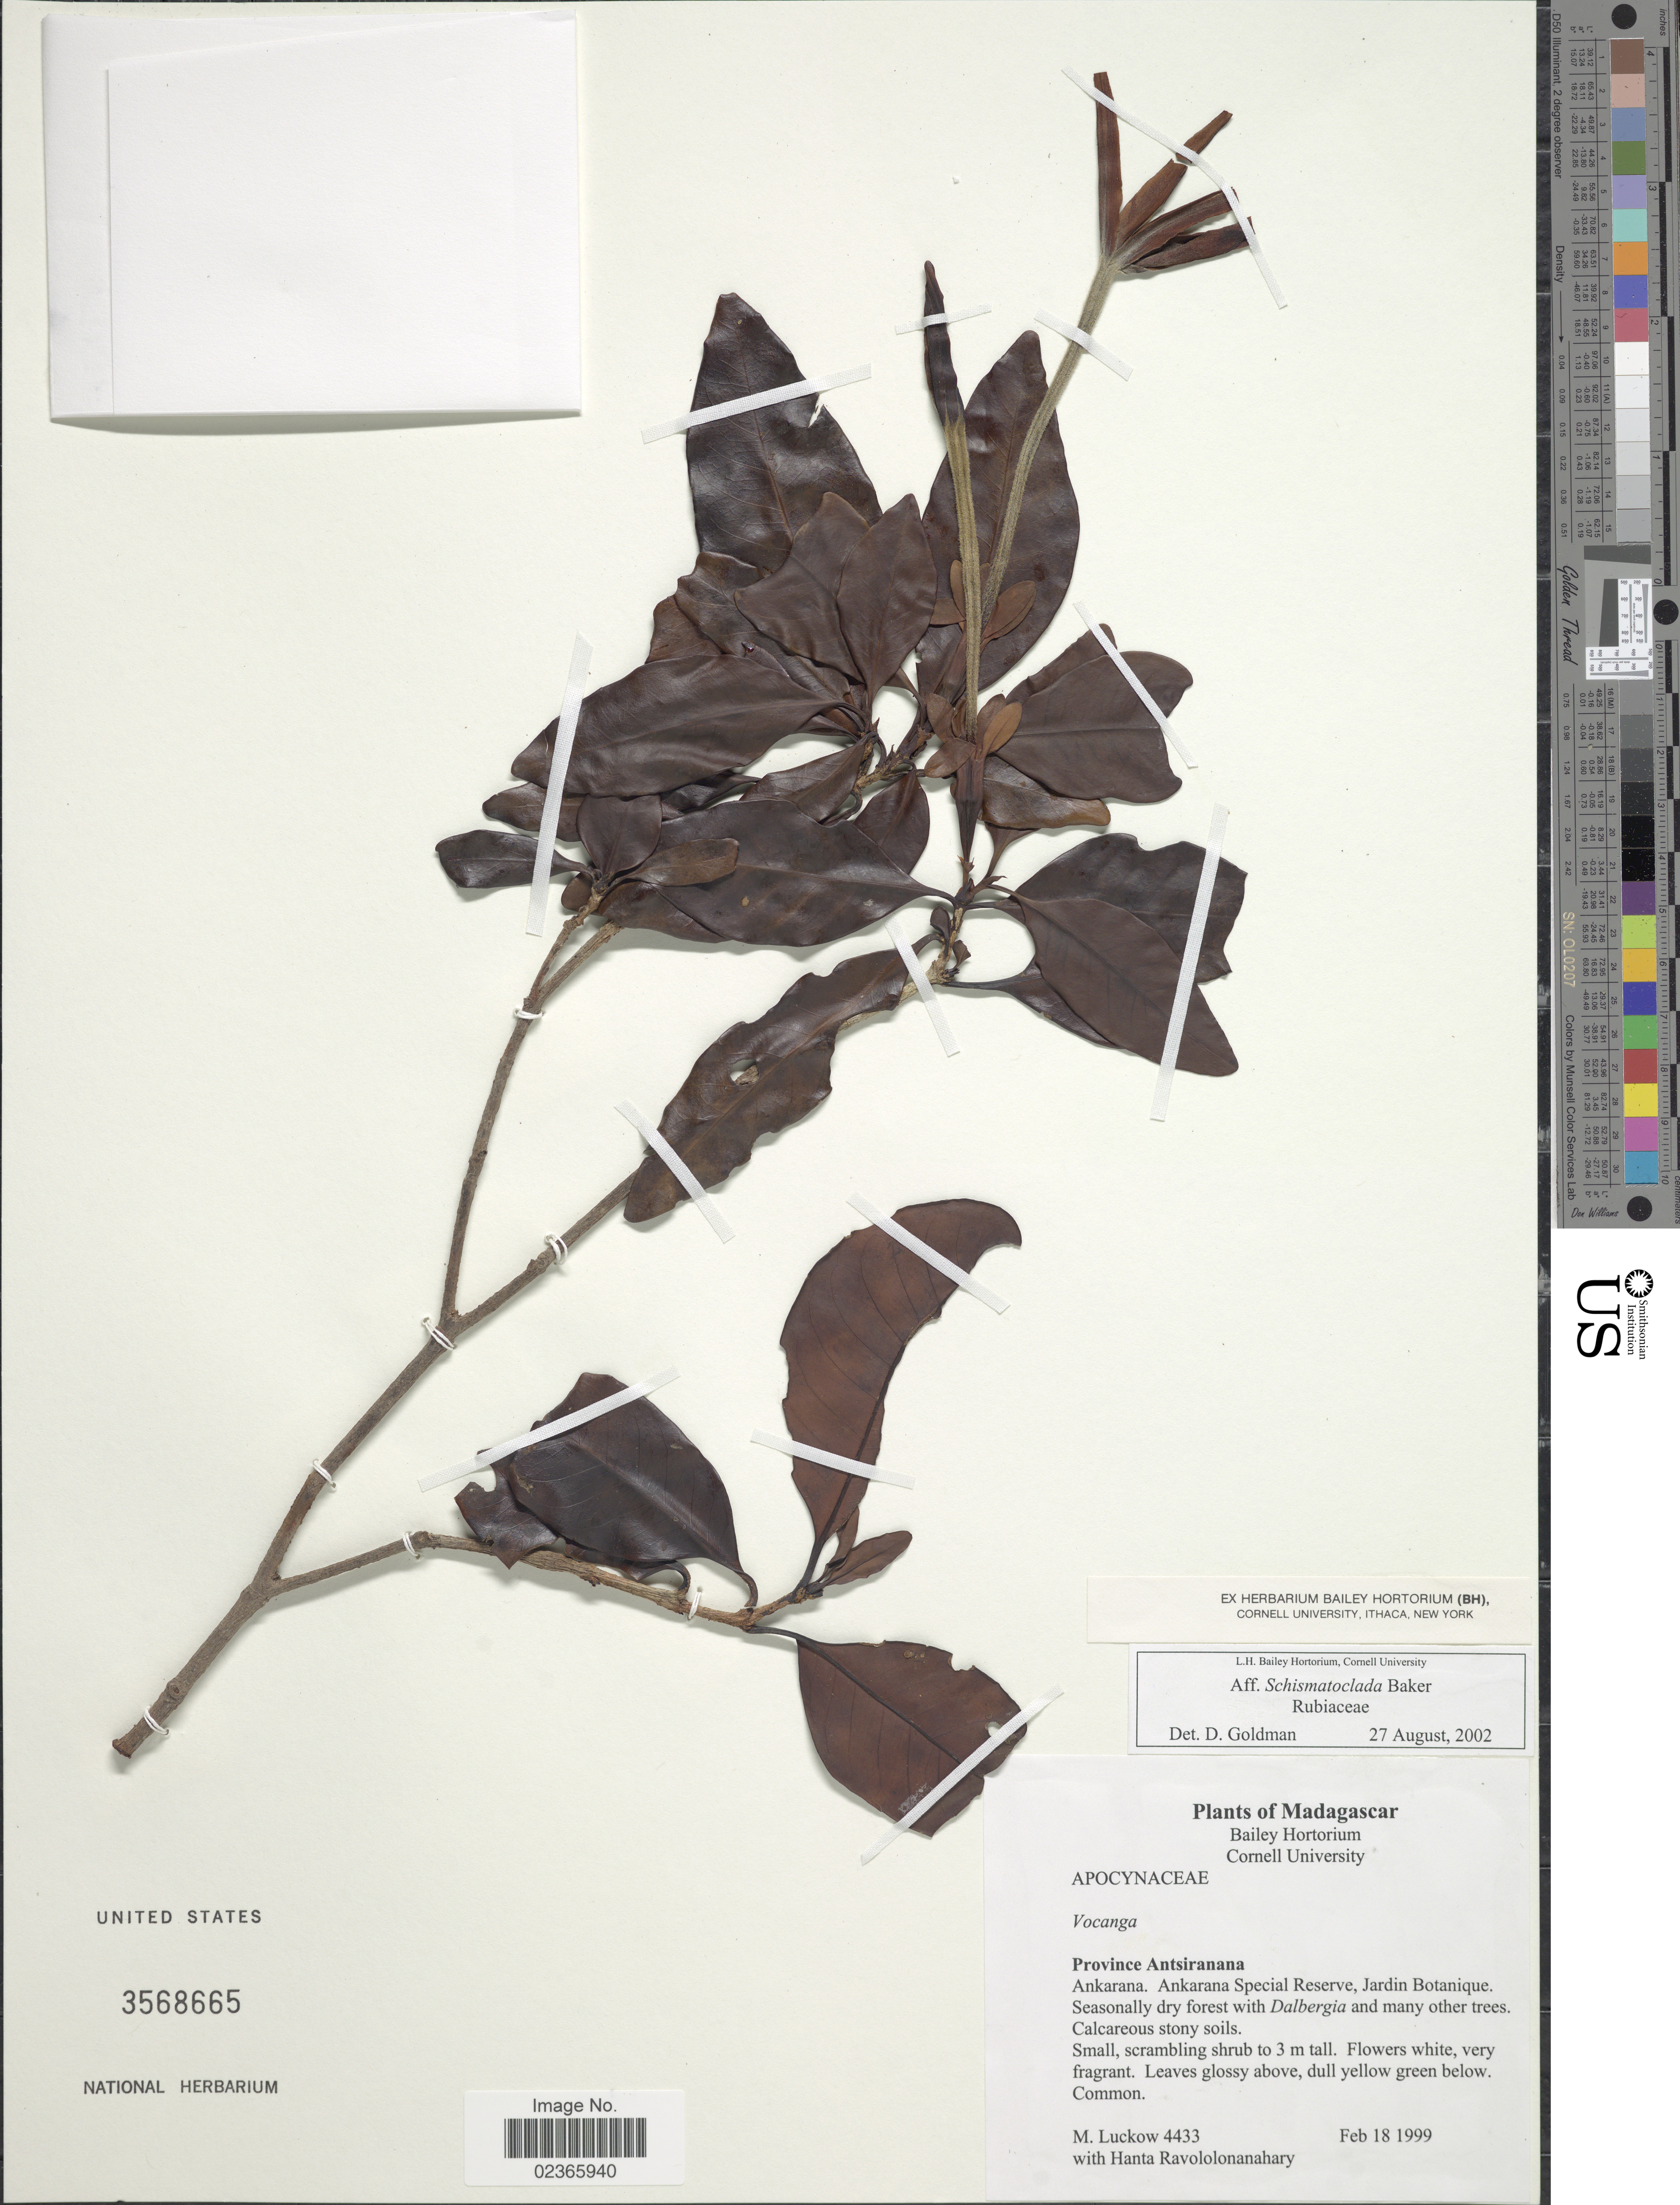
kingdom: Plantae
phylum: Tracheophyta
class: Magnoliopsida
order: Gentianales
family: Rubiaceae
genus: Schismatoclada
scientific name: Schismatoclada sp.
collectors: M. A. Luckow & H. Ravololonanahary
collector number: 4433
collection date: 1999-02-18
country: Madagascar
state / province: Diana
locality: Province Antsiranana, Ankarana. Ankarana Special Reserve, Jardin Botanique.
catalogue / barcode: US 3568665